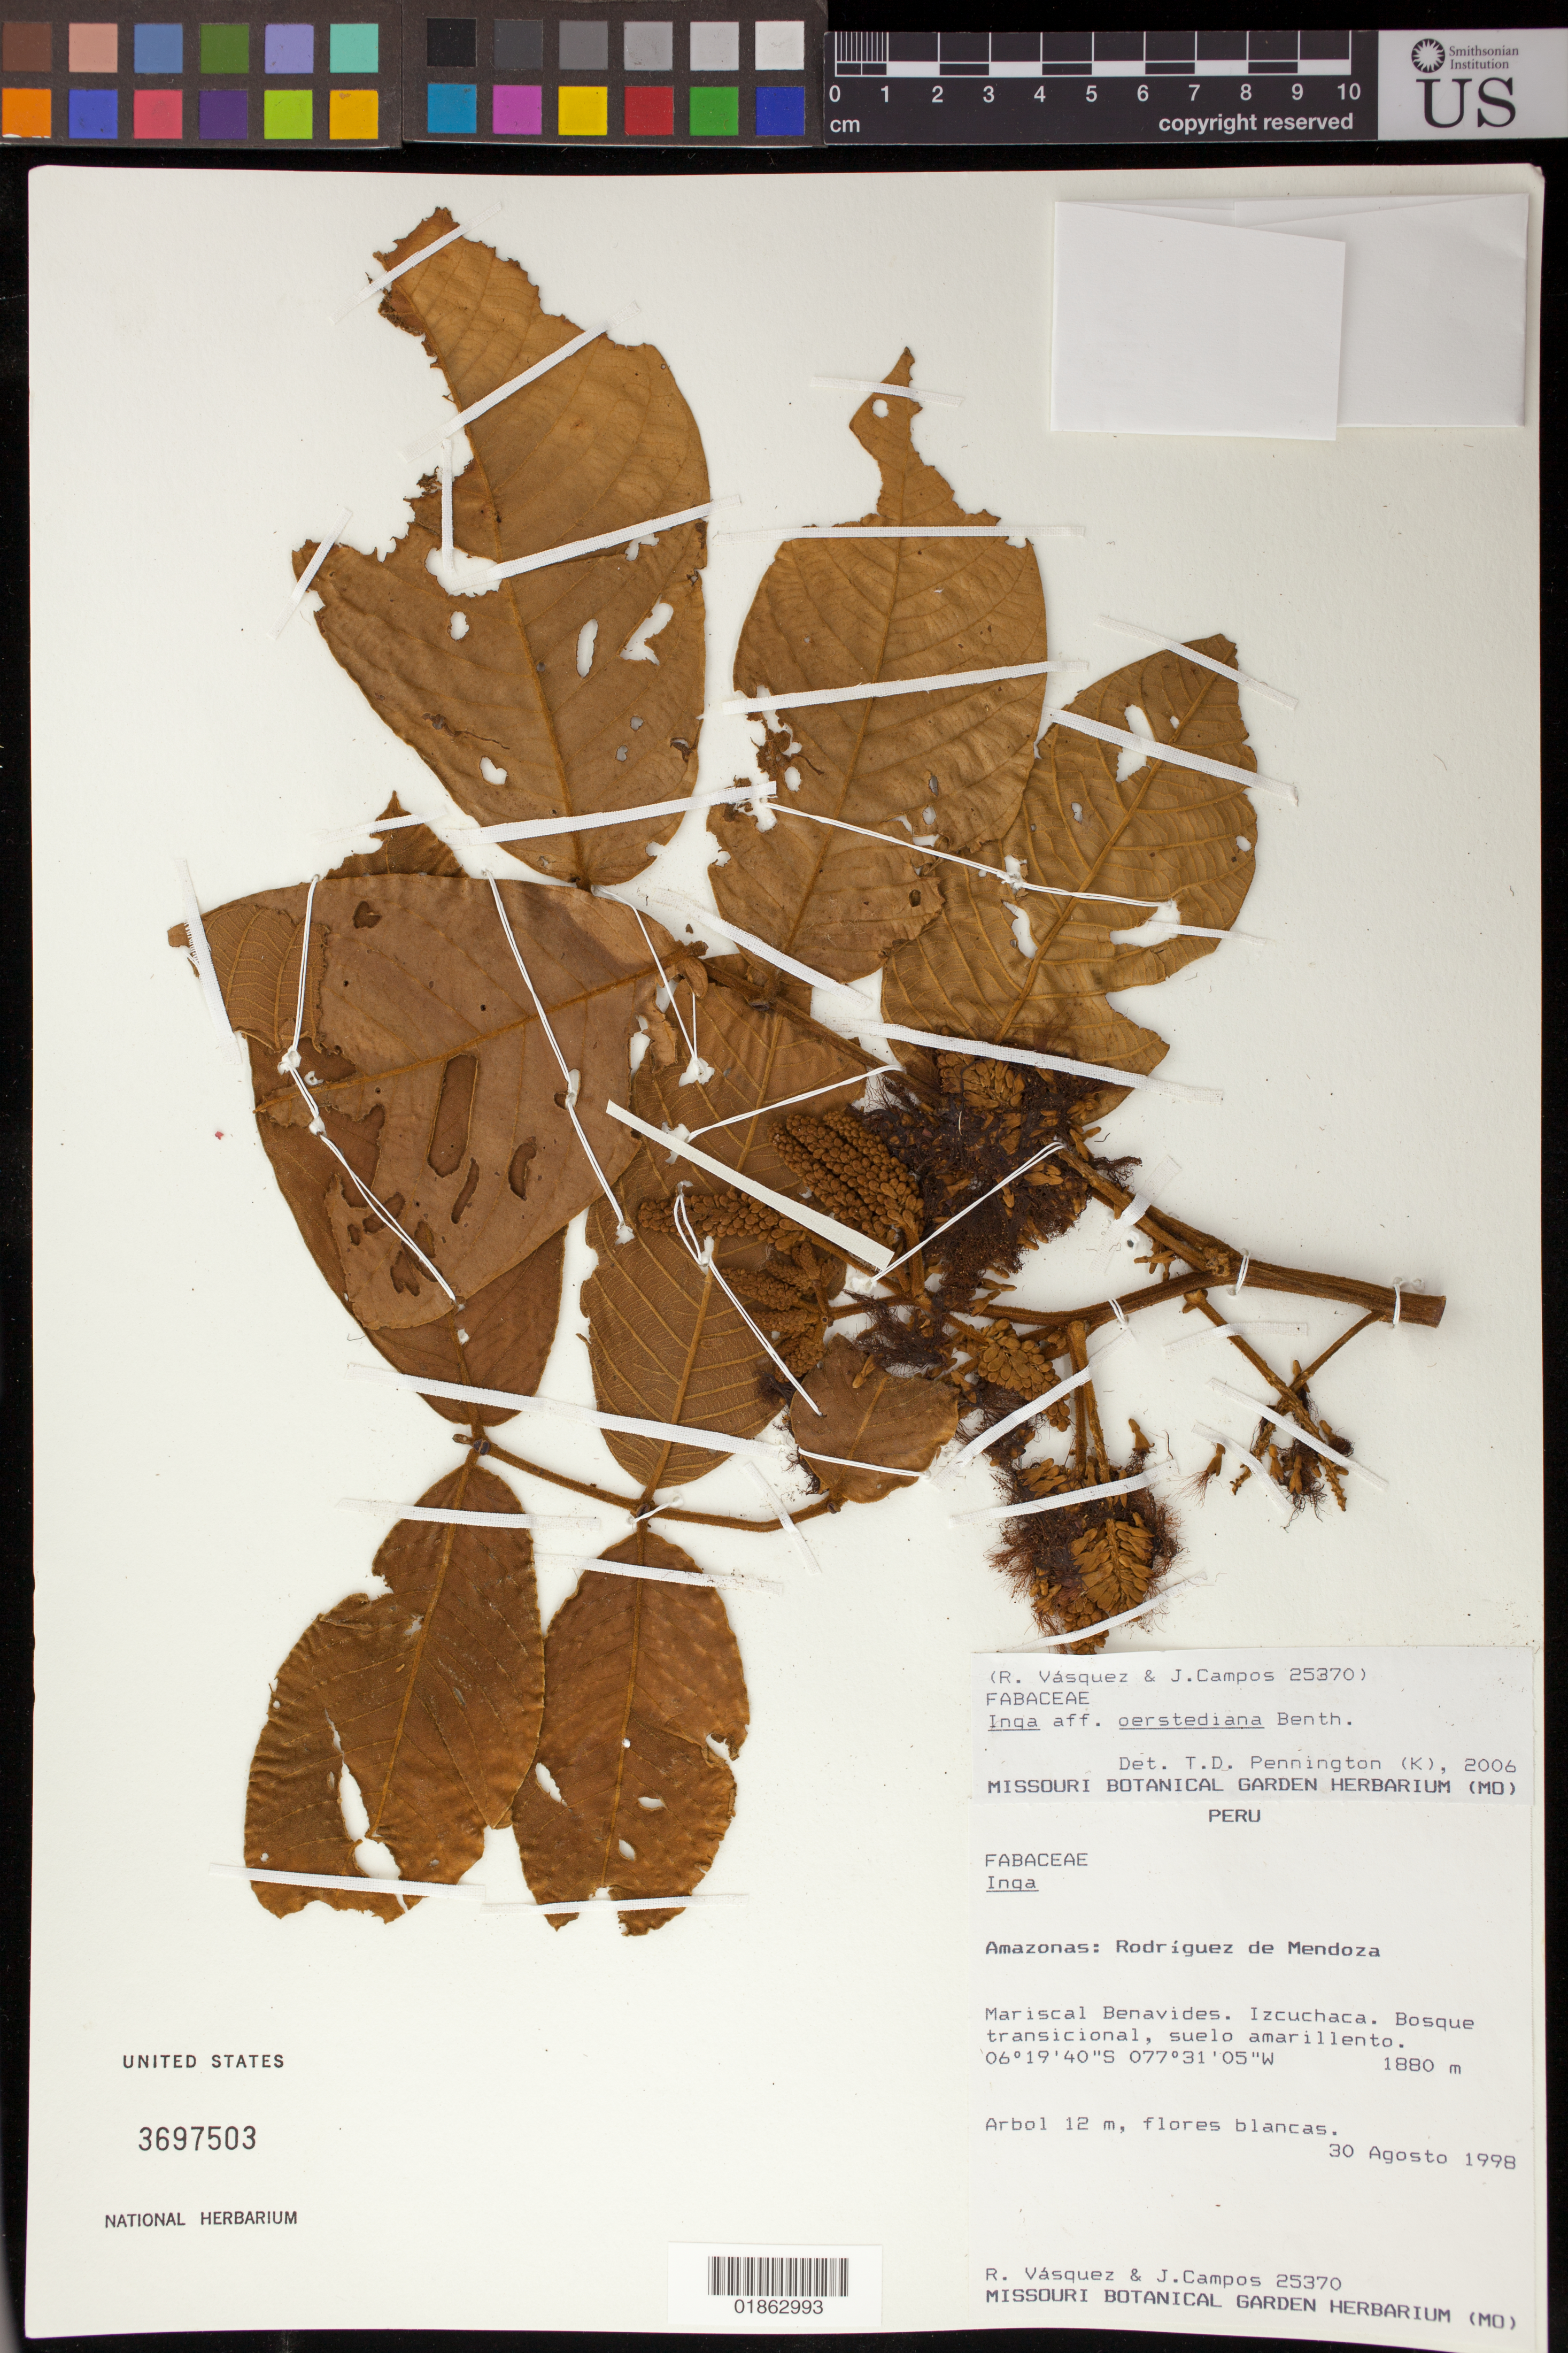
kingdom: Plantae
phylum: Tracheophyta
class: Magnoliopsida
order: Fabales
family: Fabaceae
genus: Inga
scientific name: Inga oerstediana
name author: Benth.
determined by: Pennington, T. D., (K)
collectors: R. Vásquez & J. Campos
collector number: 25370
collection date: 1998-08-30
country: Peru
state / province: Amazonas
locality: Rodríquez de Mendoza, Mariscal Benavides. Izcuchaca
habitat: Bosque transicional, suelo amarillento.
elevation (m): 1880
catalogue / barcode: US 3697503